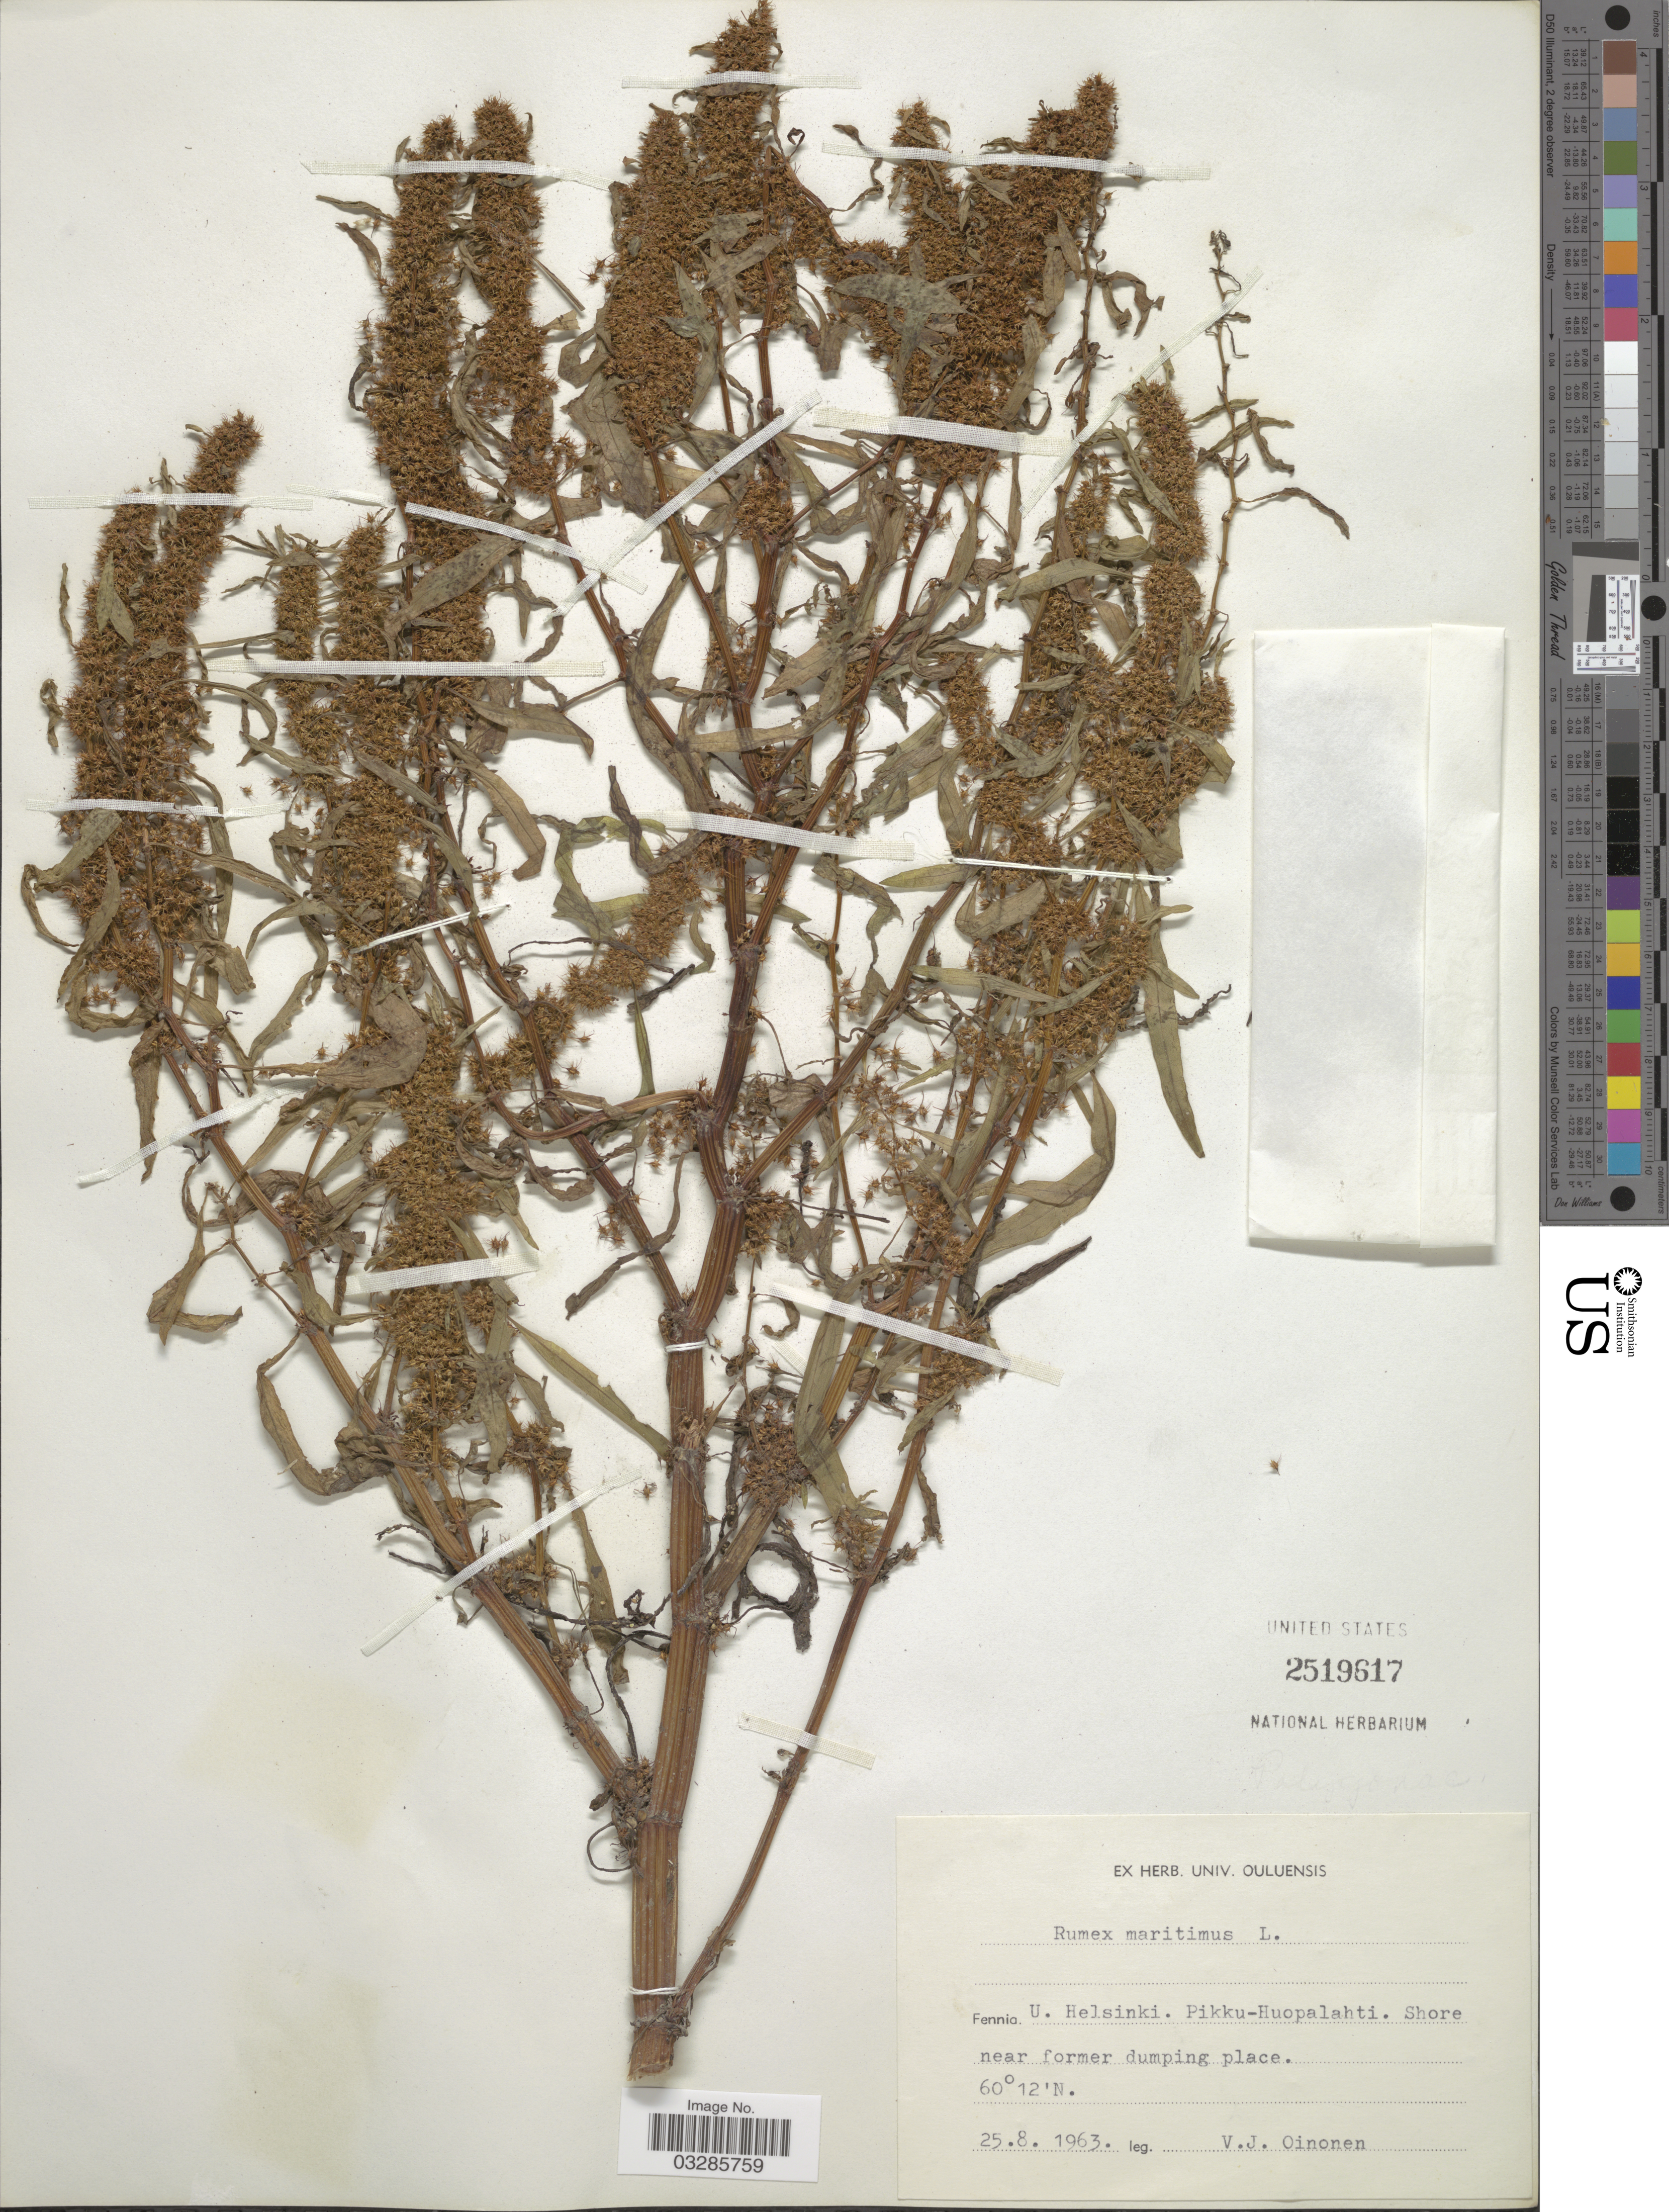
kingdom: Plantae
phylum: Tracheophyta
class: Magnoliopsida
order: Caryophyllales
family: Polygonaceae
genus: Rumex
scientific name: Rumex maritimus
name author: L.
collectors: V. Oinonen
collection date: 1963-08-25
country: Finland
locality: Fennia. U. Helsinki. Pikku-Huopalahti.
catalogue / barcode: US 2519617